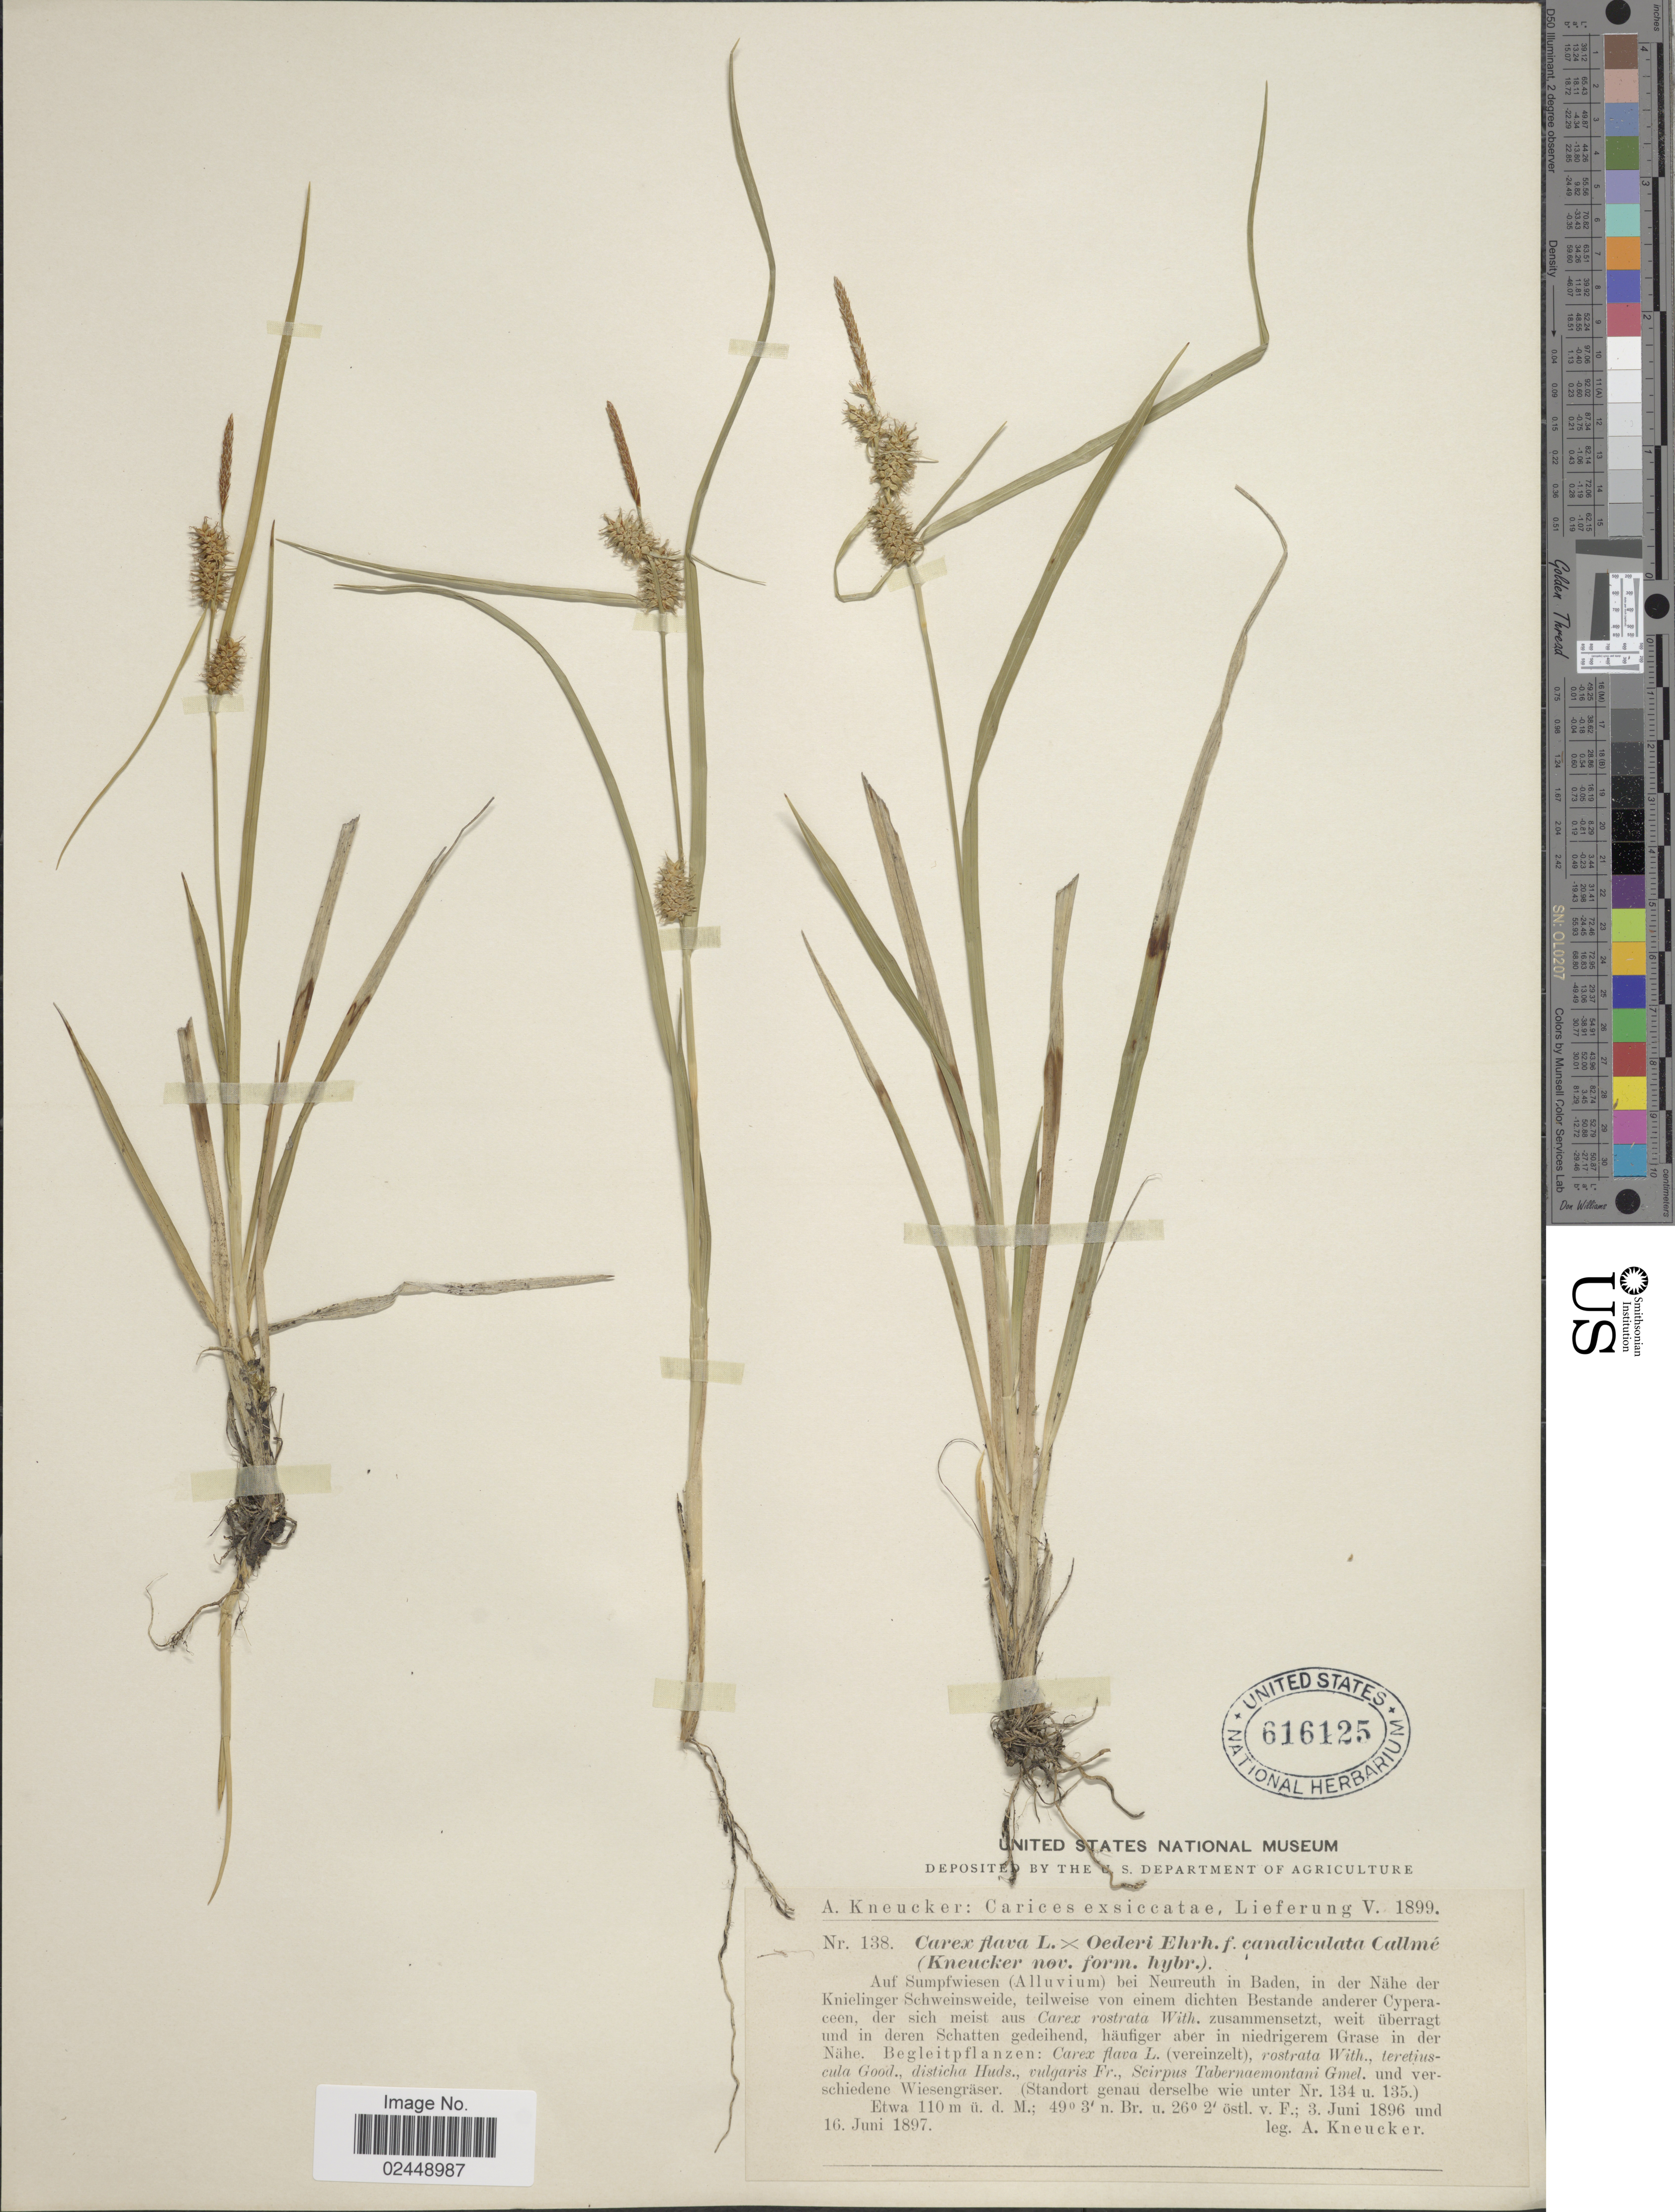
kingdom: Plantae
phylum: Tracheophyta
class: Liliopsida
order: Poales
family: Cyperaceae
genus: Carex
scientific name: Carex flava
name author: L.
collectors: A. Kneucker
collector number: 138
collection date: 1896-06-03/1897-06-16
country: Germany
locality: Auf Sumpfwiesen (Alluvium) bei Neureuth in Baden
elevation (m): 110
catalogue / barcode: US 616125